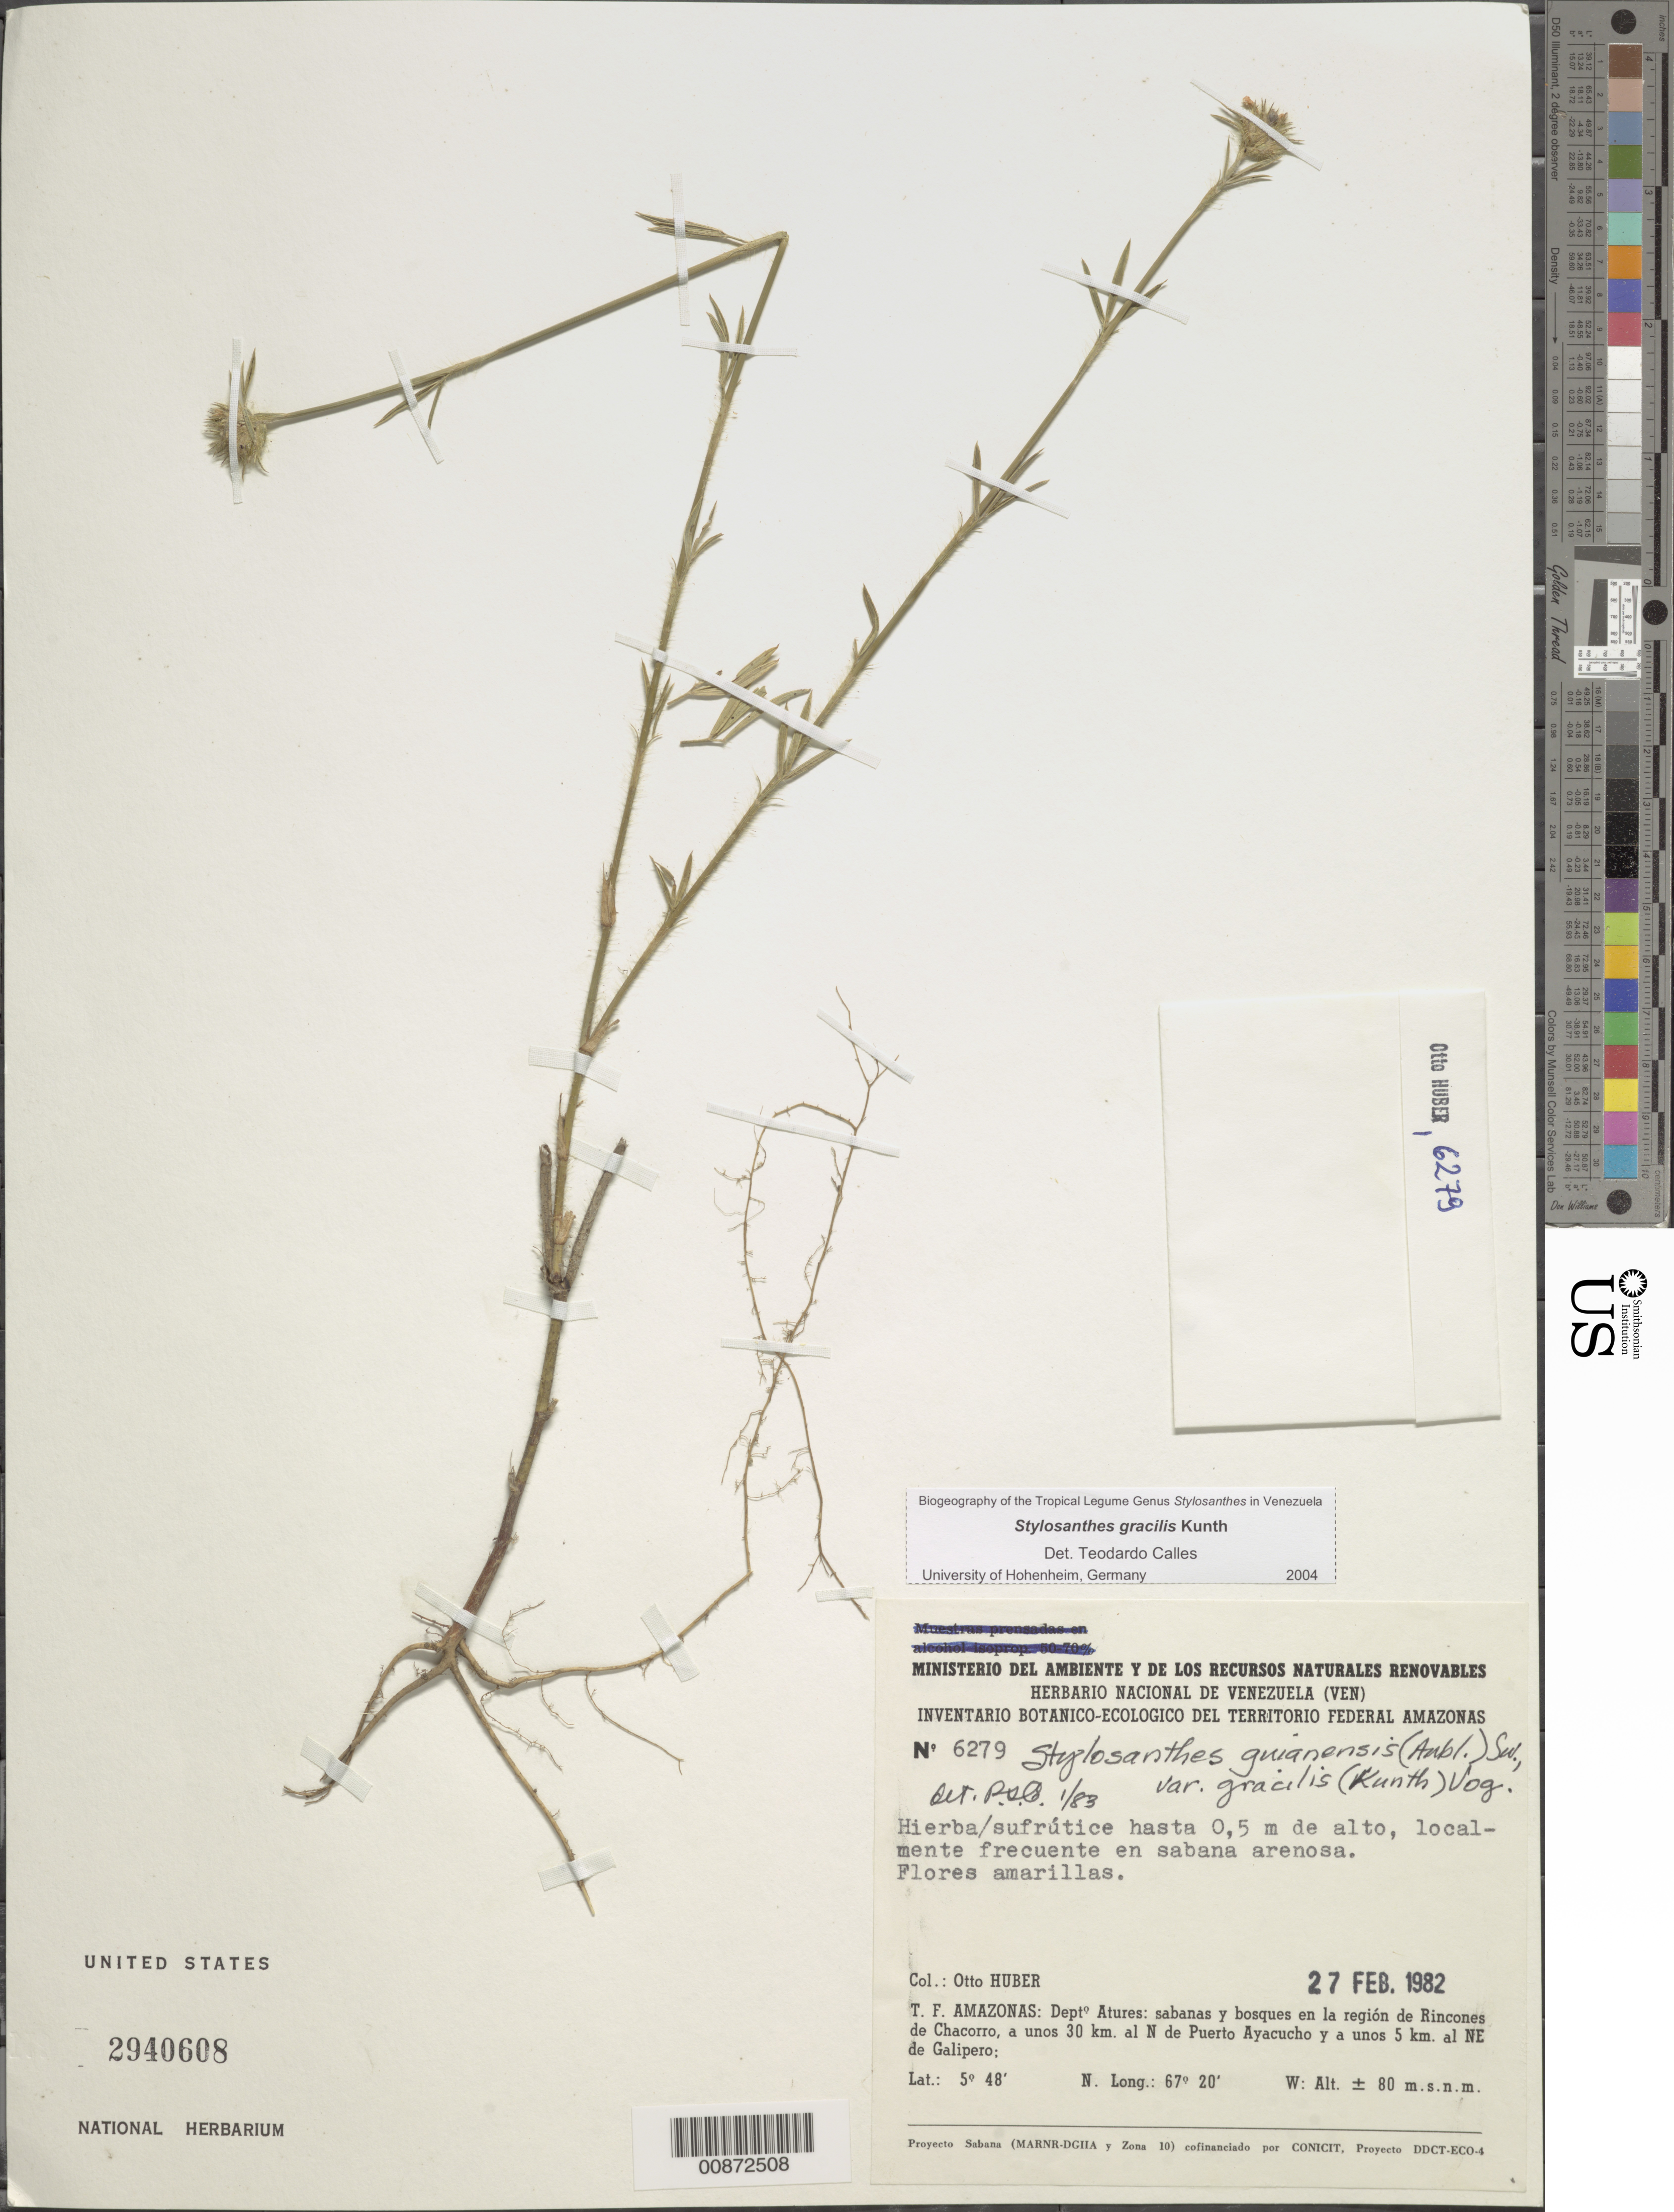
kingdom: Plantae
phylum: Tracheophyta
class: Magnoliopsida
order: Fabales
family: Fabaceae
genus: Stylosanthes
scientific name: Stylosanthes guianensis var. gracilis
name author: (Kunth) Vogel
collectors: O. Huber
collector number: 6279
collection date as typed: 27-Feb-82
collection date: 1982-02-27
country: Venezuela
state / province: Amazonas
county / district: Atures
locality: Rincones de Chacorro, 30 km N de Puerto Ayacucho, 5 km NE Galipero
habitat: Sabanas y bosques; en sabana arenosa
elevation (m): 80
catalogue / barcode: US 2940608